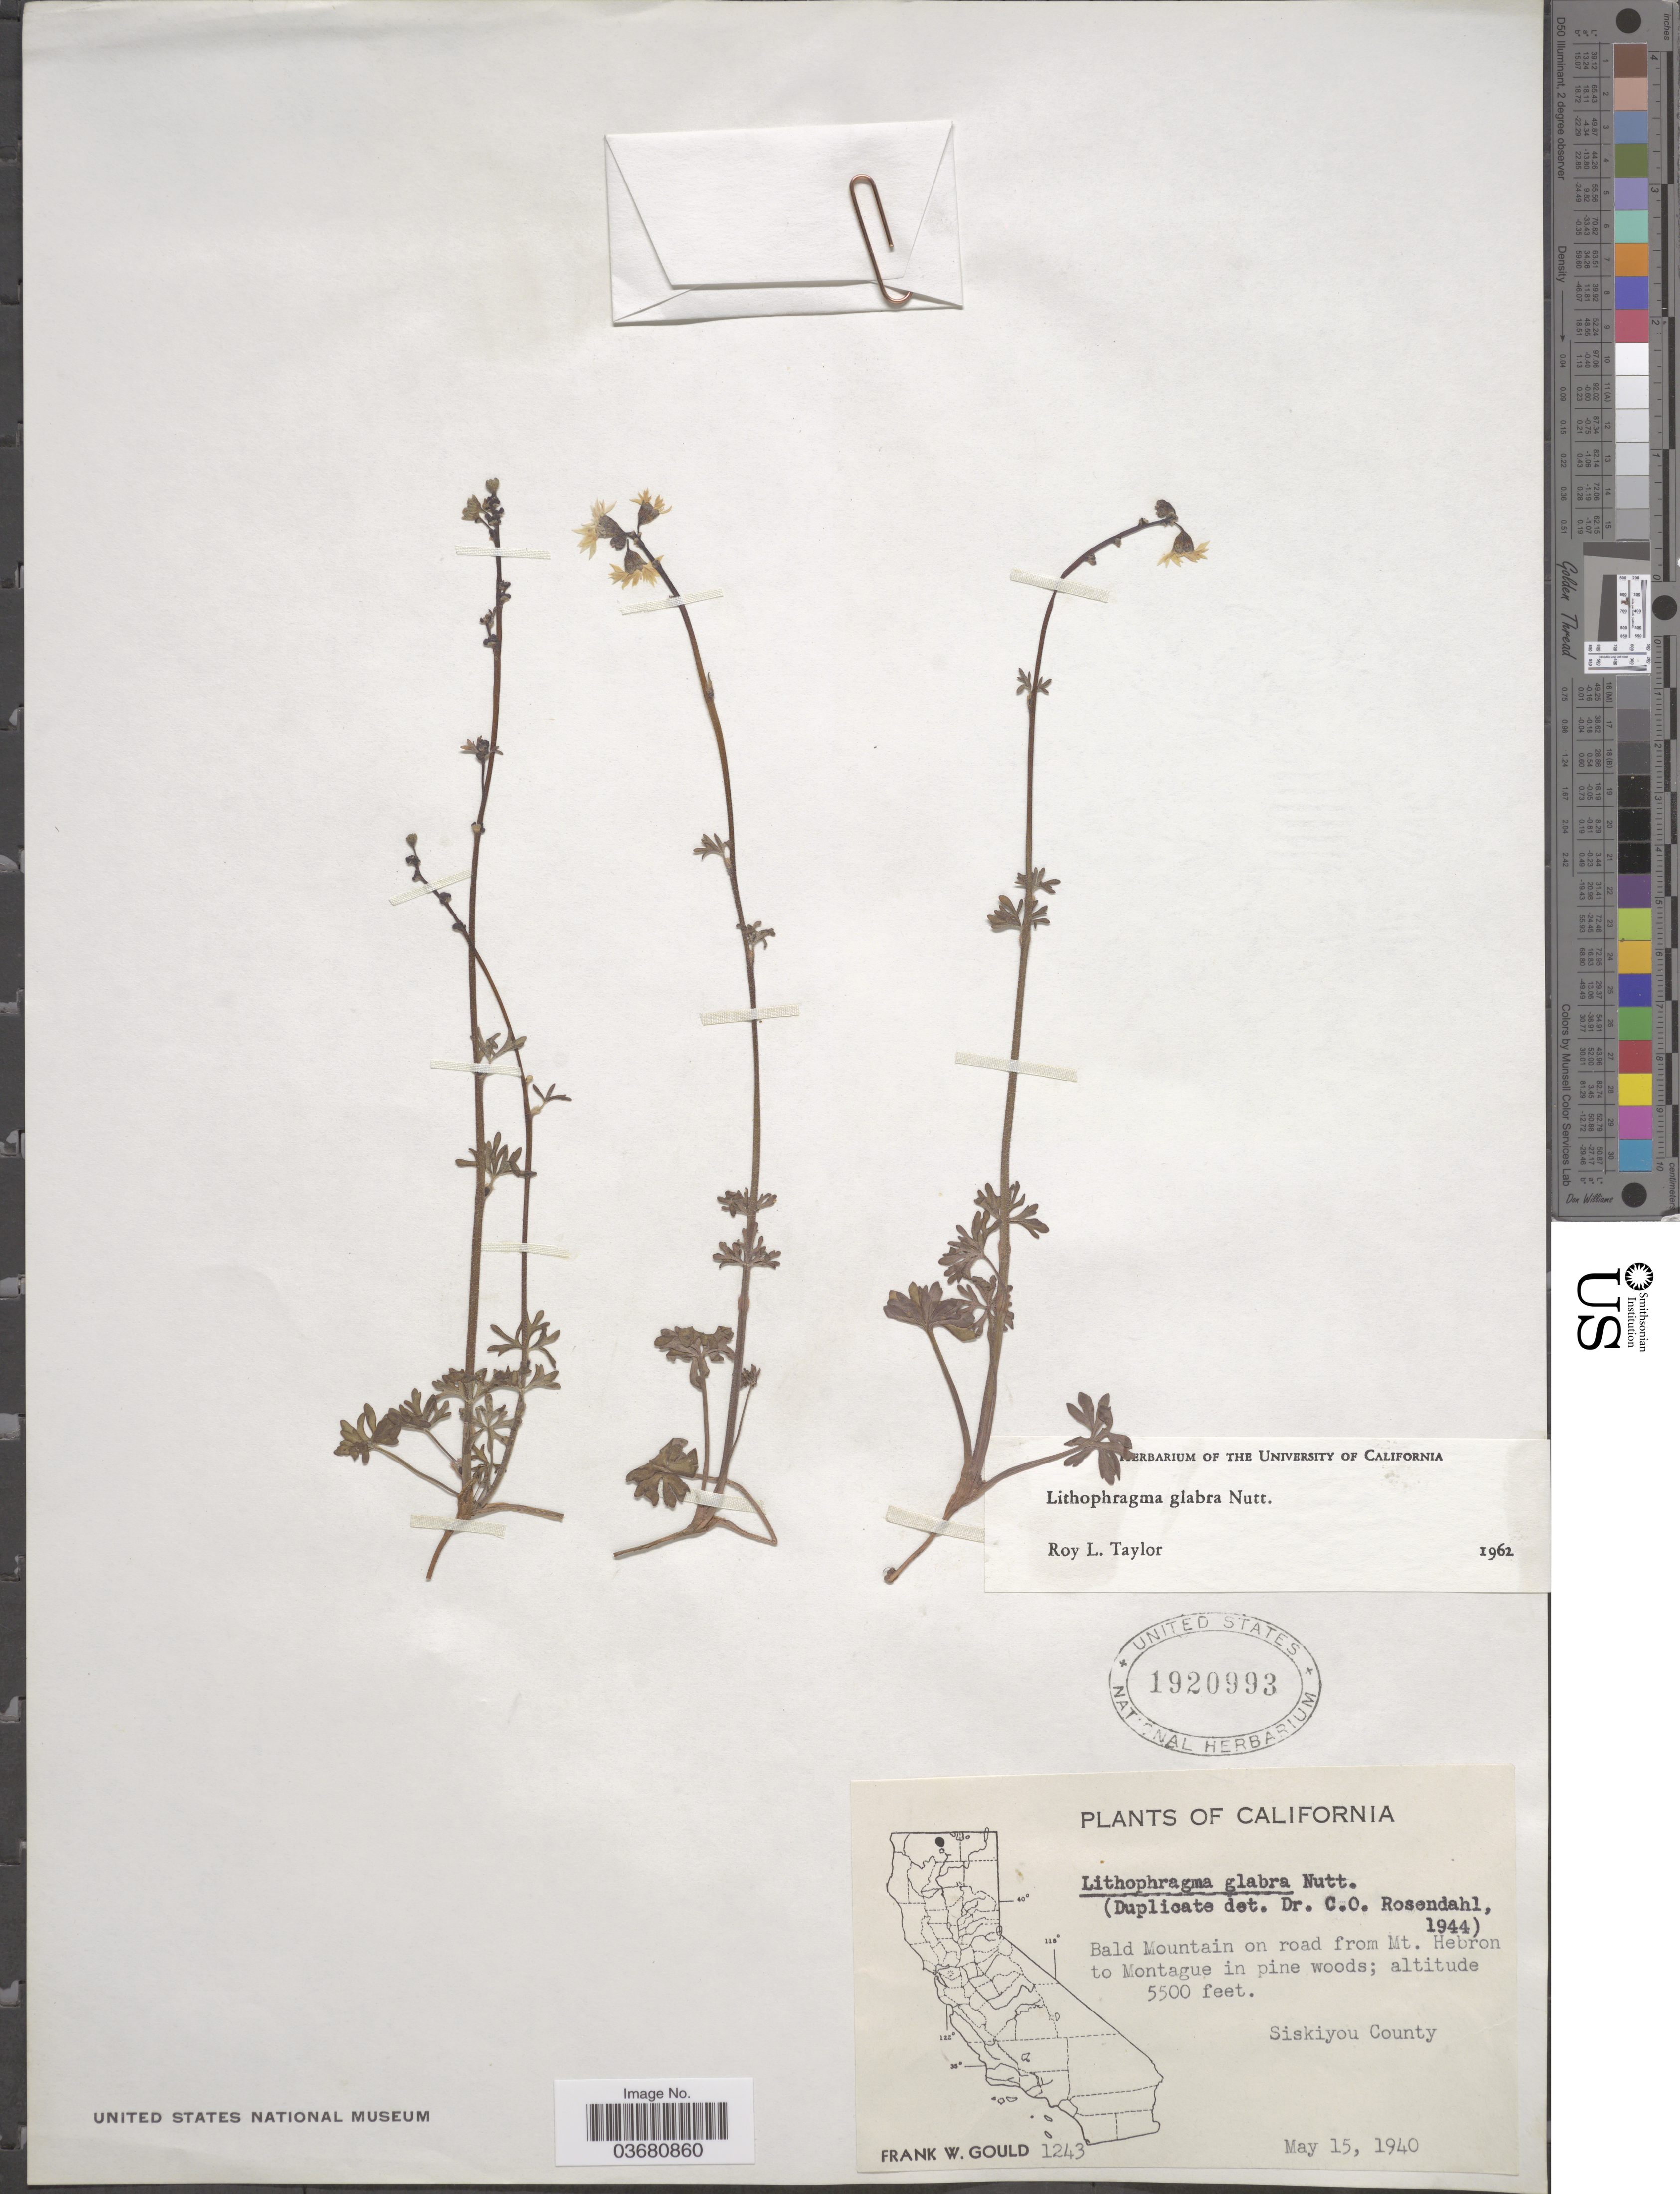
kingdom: Plantae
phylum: Tracheophyta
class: Magnoliopsida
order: Saxifragales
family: Saxifragaceae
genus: Lithophragma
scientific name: Lithophragma glabrum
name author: Nutt.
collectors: F. W. Gould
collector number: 1243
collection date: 1940-05-15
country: United States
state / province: California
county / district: Siskiyou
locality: Bald Mountain on road from Mt. Hebron to Montague in pine woods. Siskiyou County.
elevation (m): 1676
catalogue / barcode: US 1920993